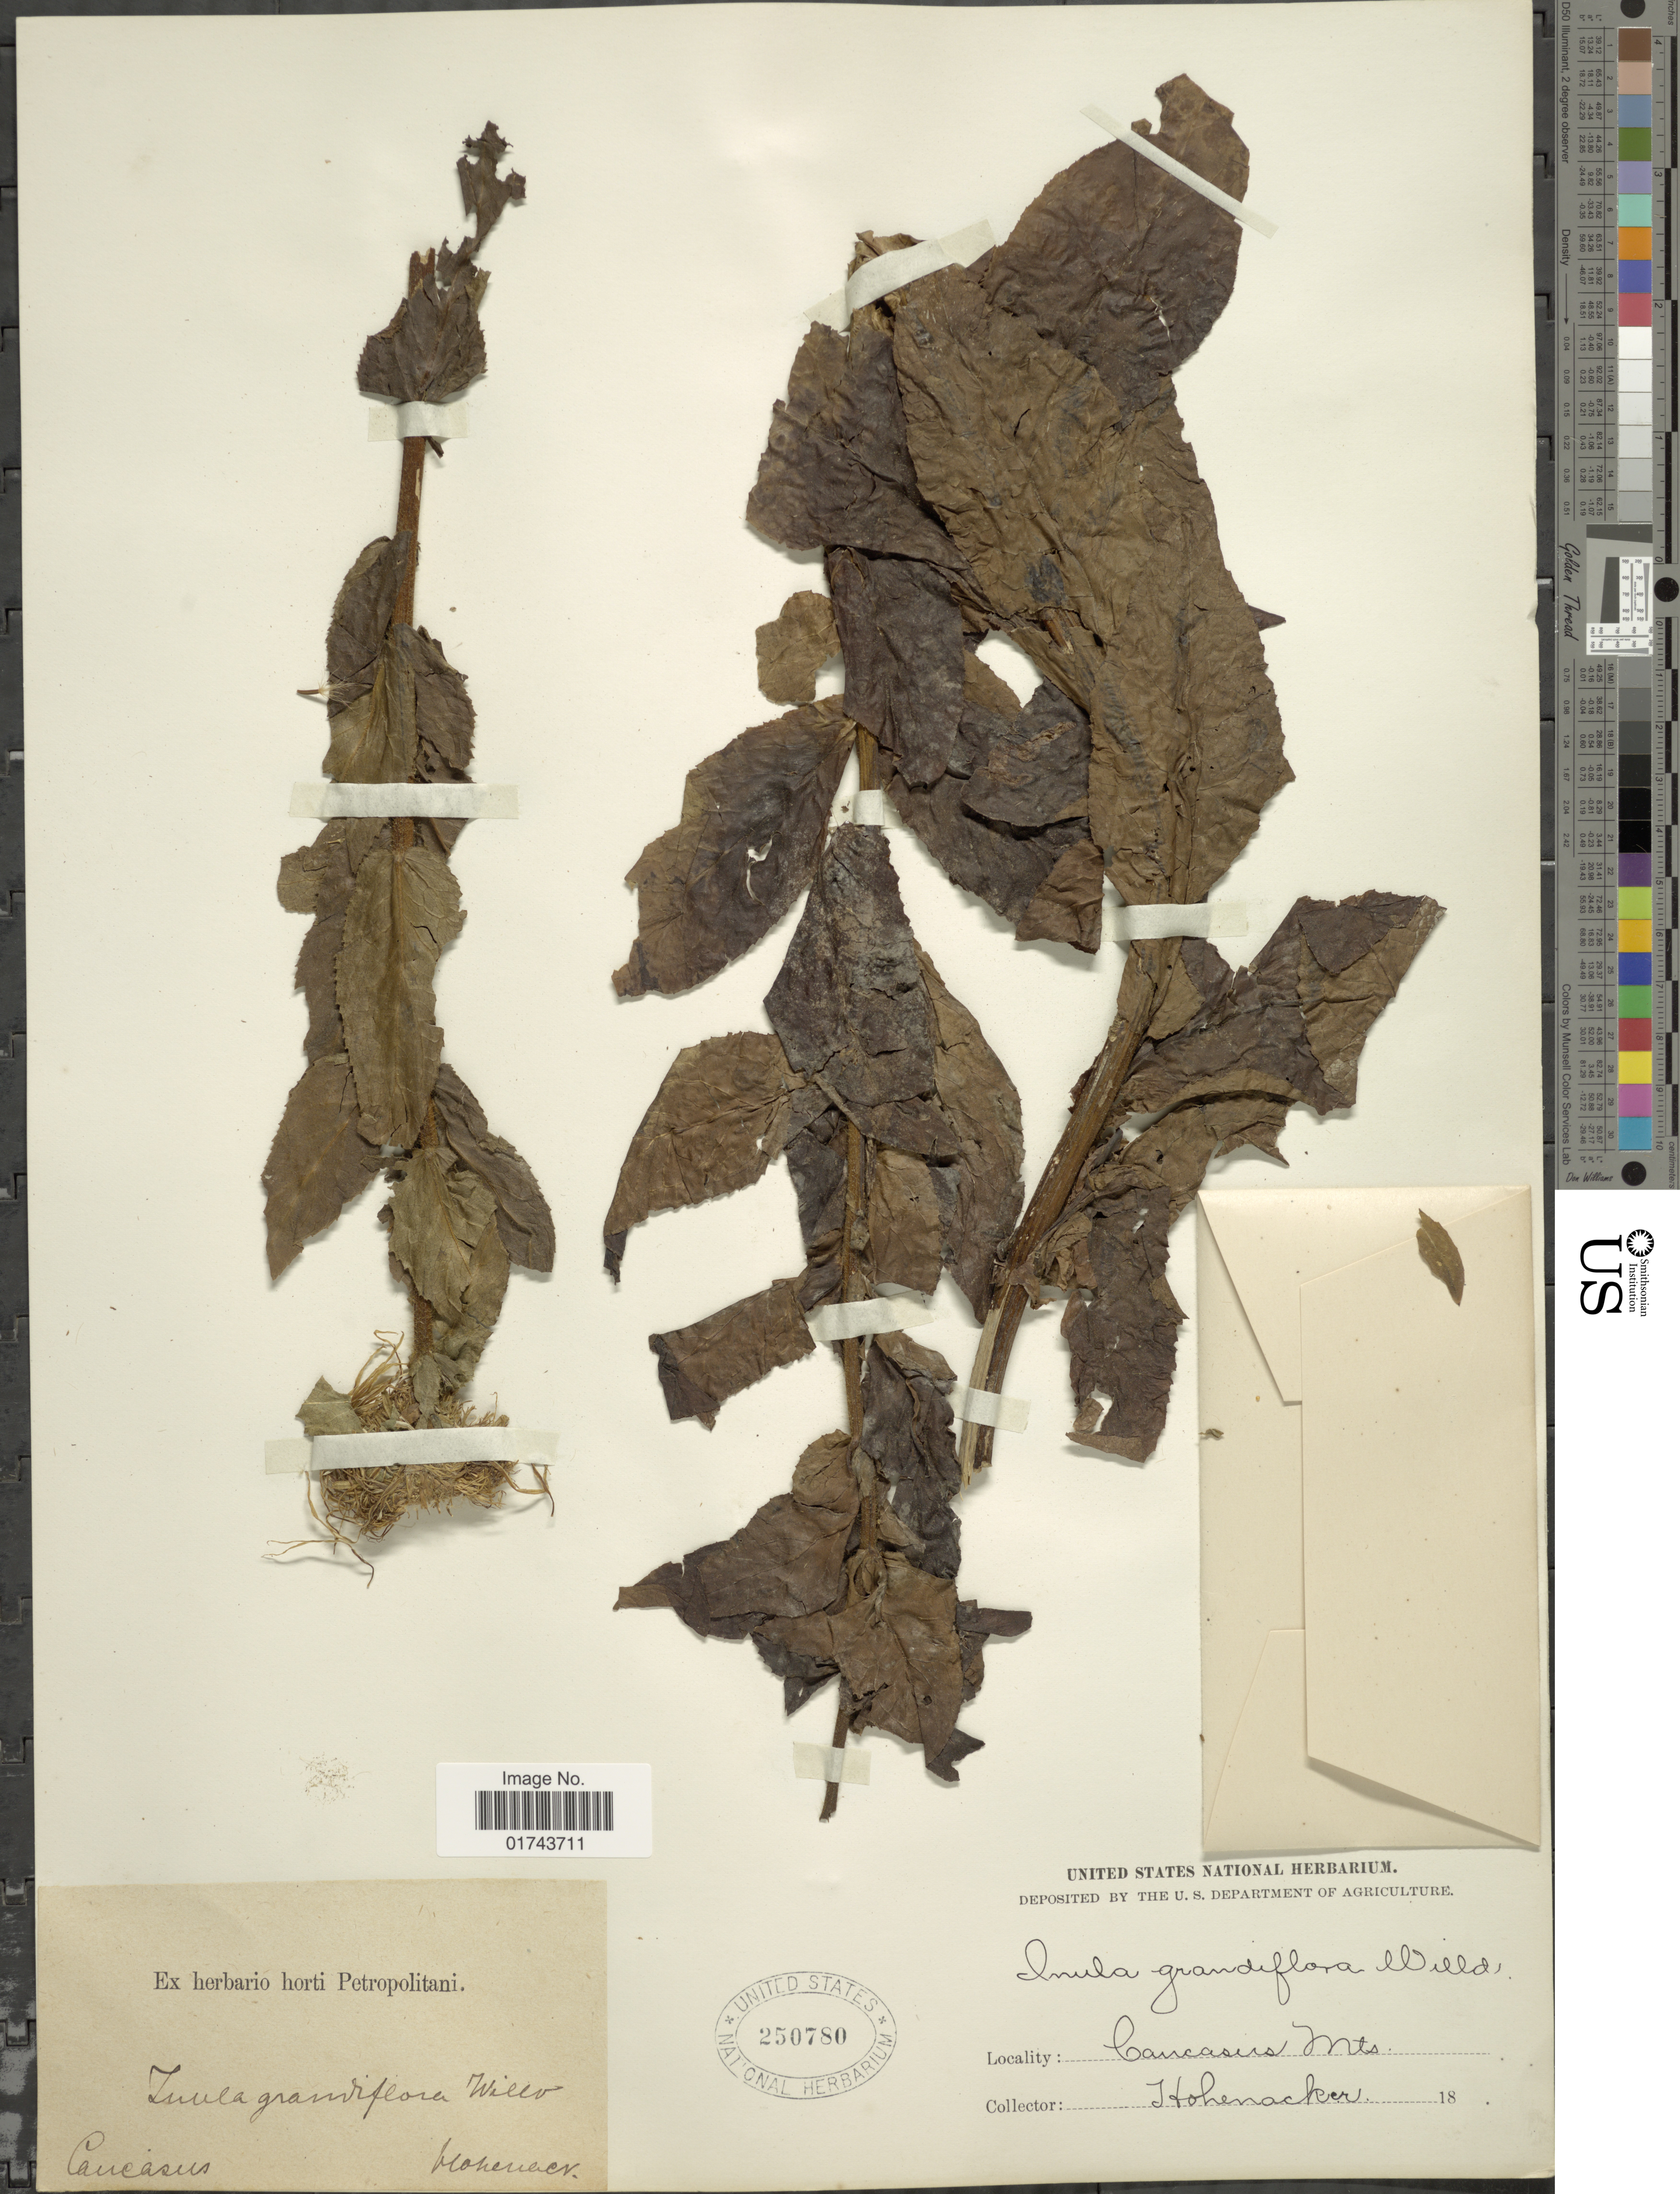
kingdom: Plantae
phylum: Tracheophyta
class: Magnoliopsida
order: Asterales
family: Asteraceae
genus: Inula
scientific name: Inula grandiflora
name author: Willd.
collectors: Hohenacker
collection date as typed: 18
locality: Caucasus Mts.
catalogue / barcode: US 250780